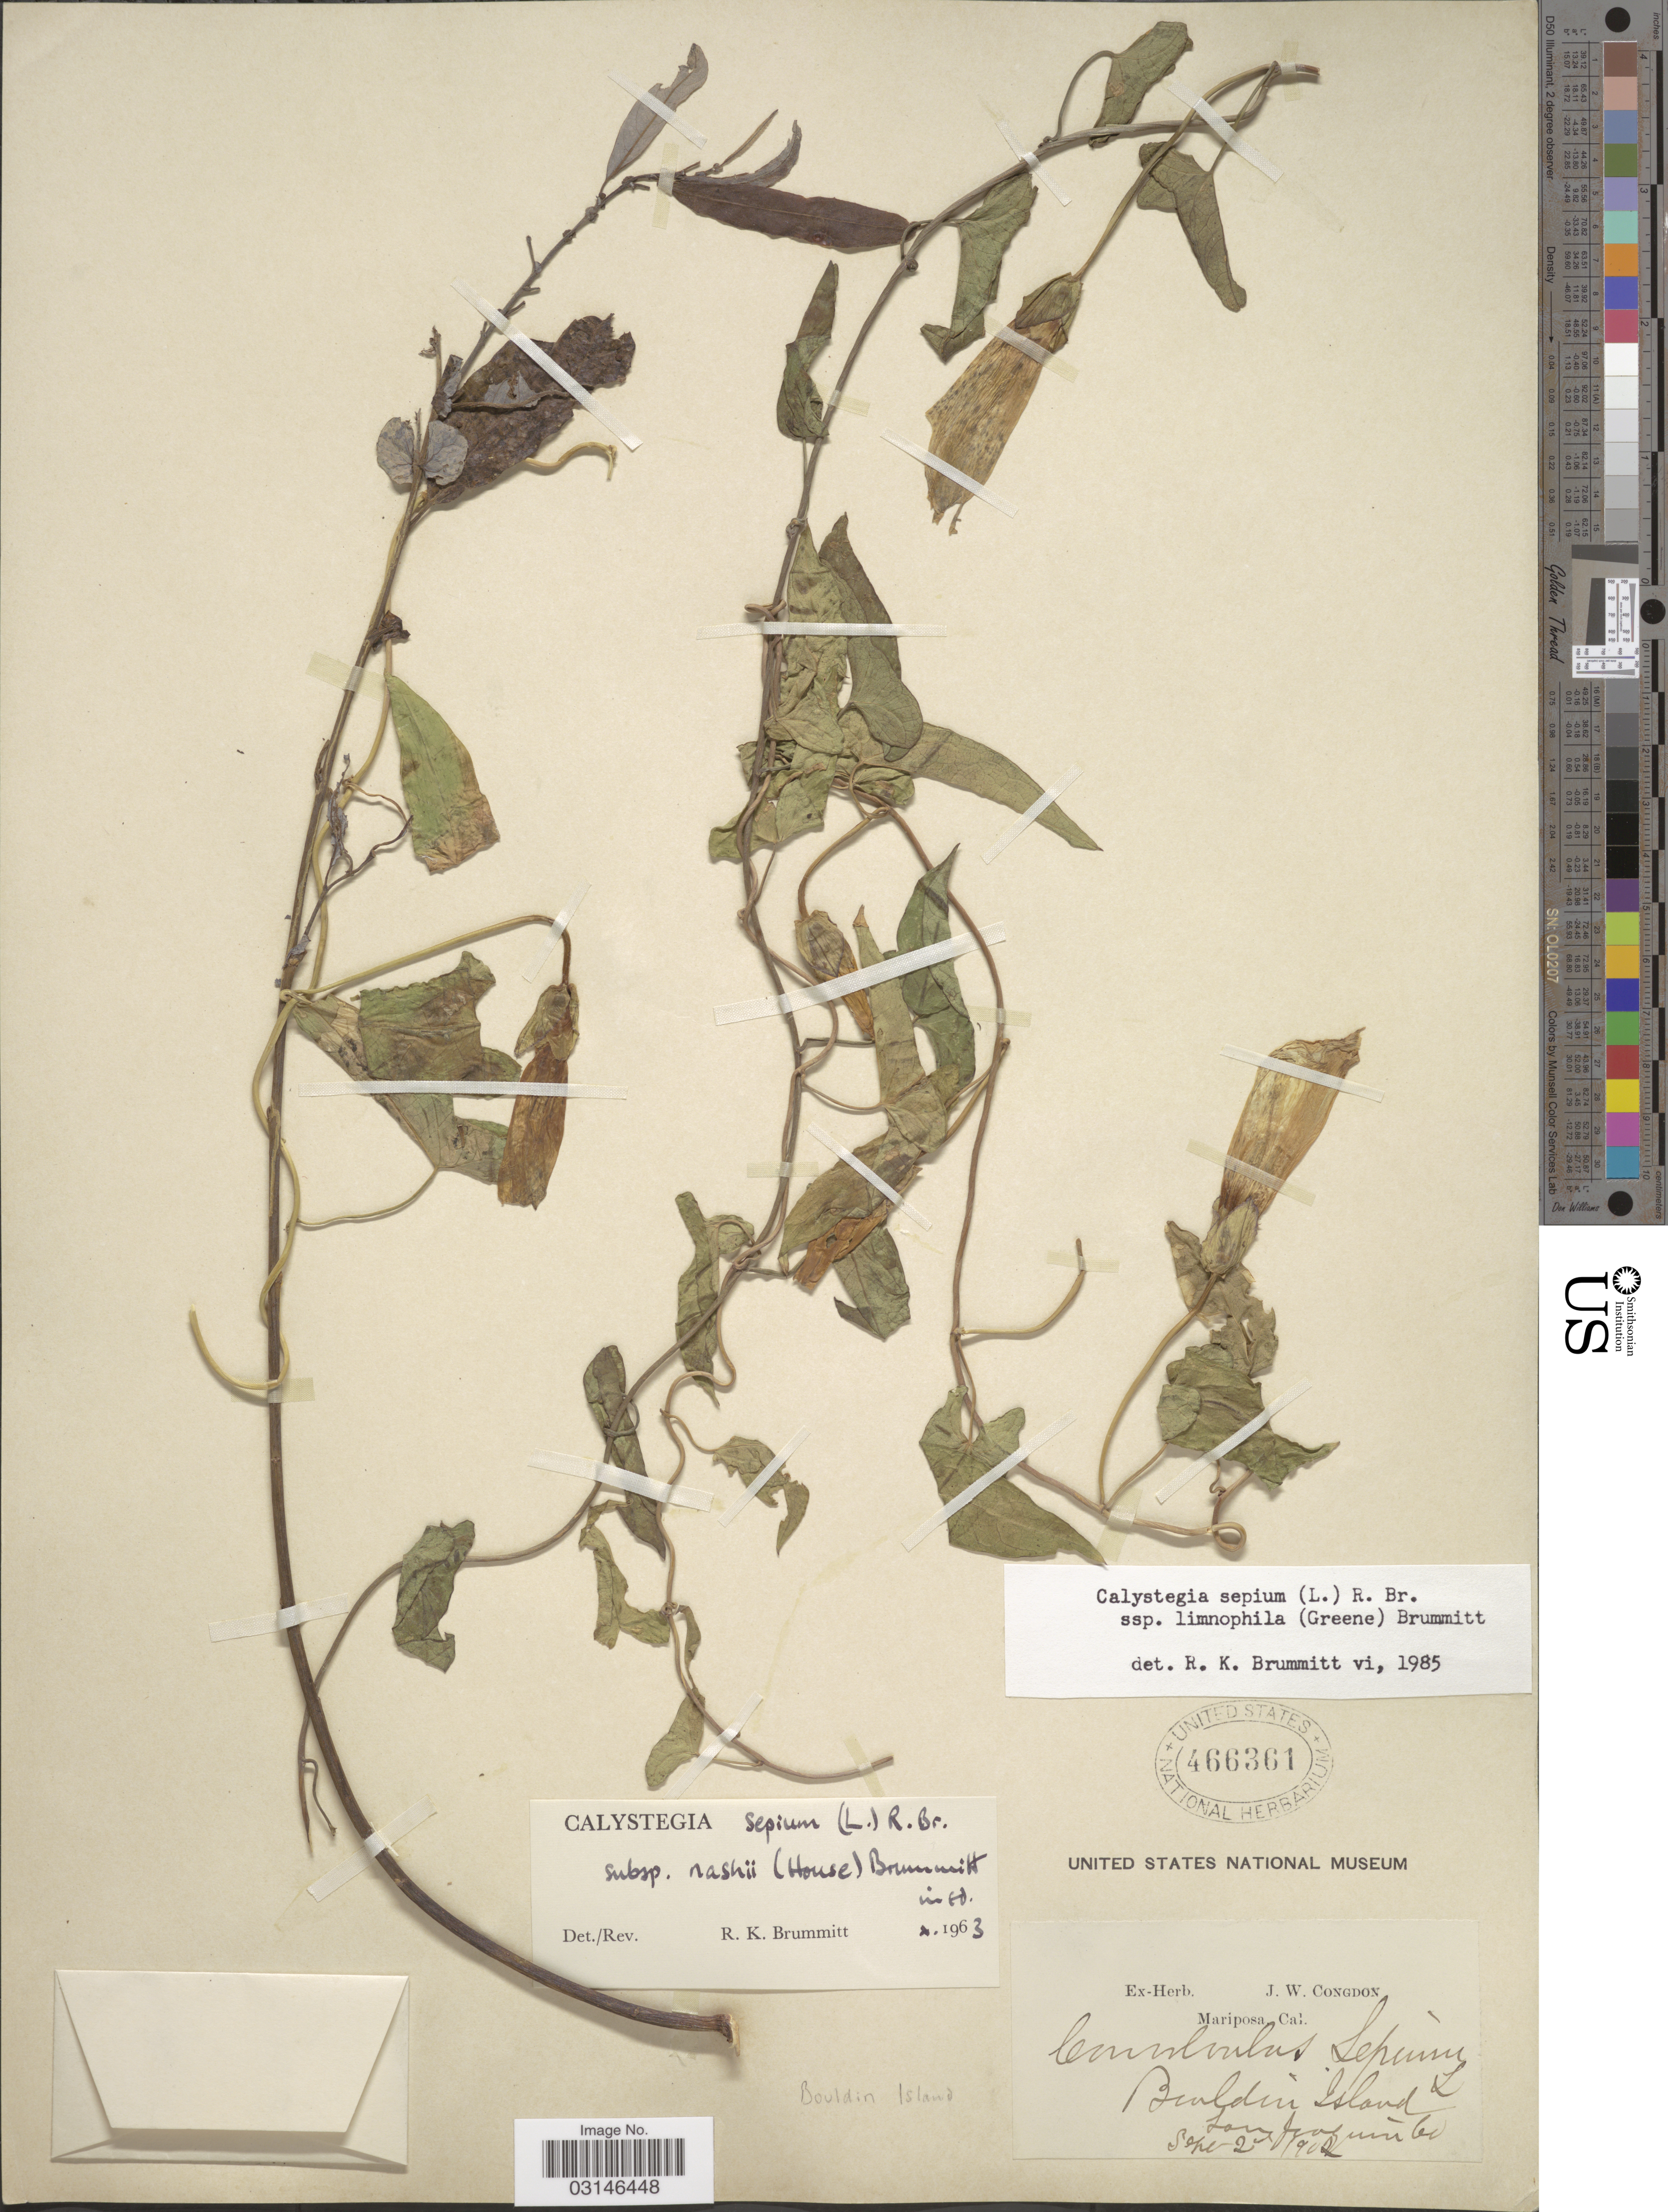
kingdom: Plantae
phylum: Tracheophyta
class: Magnoliopsida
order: Solanales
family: Convolvulaceae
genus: Calystegia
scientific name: Calystegia sepium subsp. limnophila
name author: (Greene) Brummitt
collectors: ex herb. J. W. Congdon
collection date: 1902-09-02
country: United States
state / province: California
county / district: Mariposa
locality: Mariposa, Cal., Bouldin Island.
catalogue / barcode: US 466361